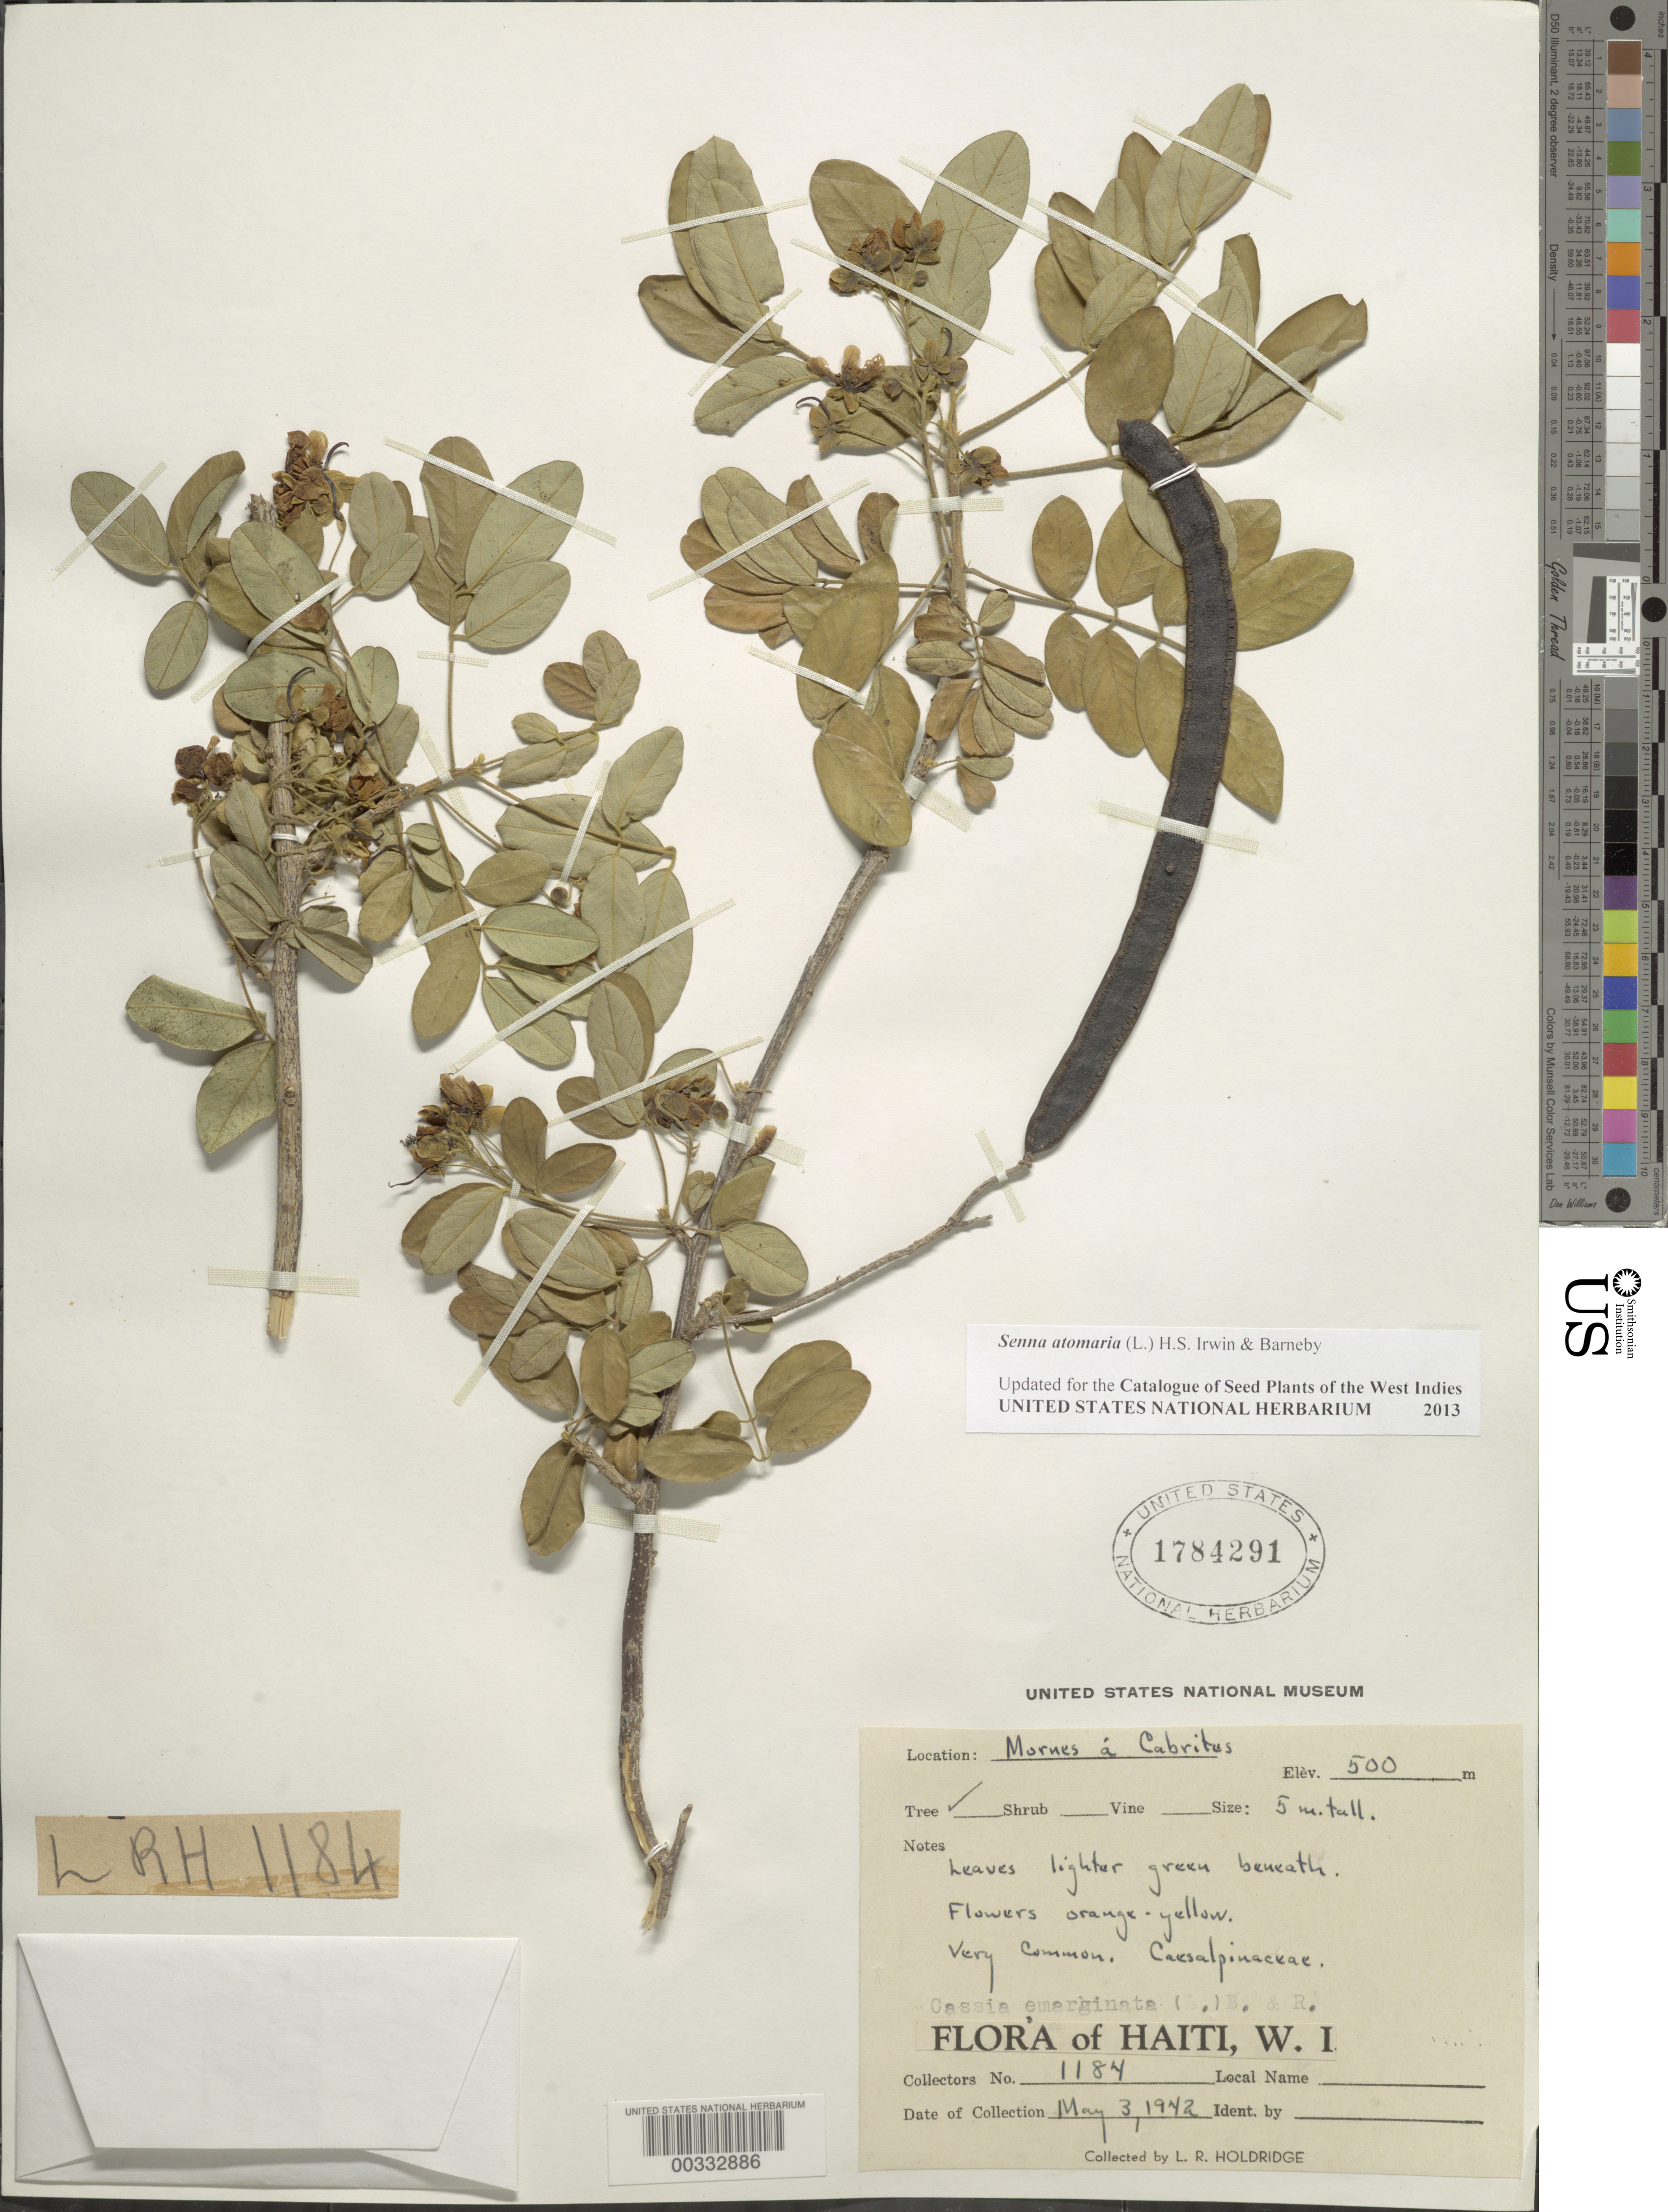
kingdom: Plantae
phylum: Tracheophyta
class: Magnoliopsida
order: Fabales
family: Fabaceae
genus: Senna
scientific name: Senna atomaria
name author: (L.) H.S. Irwin & Barneby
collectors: L. Holdridge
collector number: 1184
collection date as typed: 03 May 1942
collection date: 1942-05-03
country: Haiti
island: Hispaniola Island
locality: Mornes a cabritus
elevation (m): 500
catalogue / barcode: US 1784291